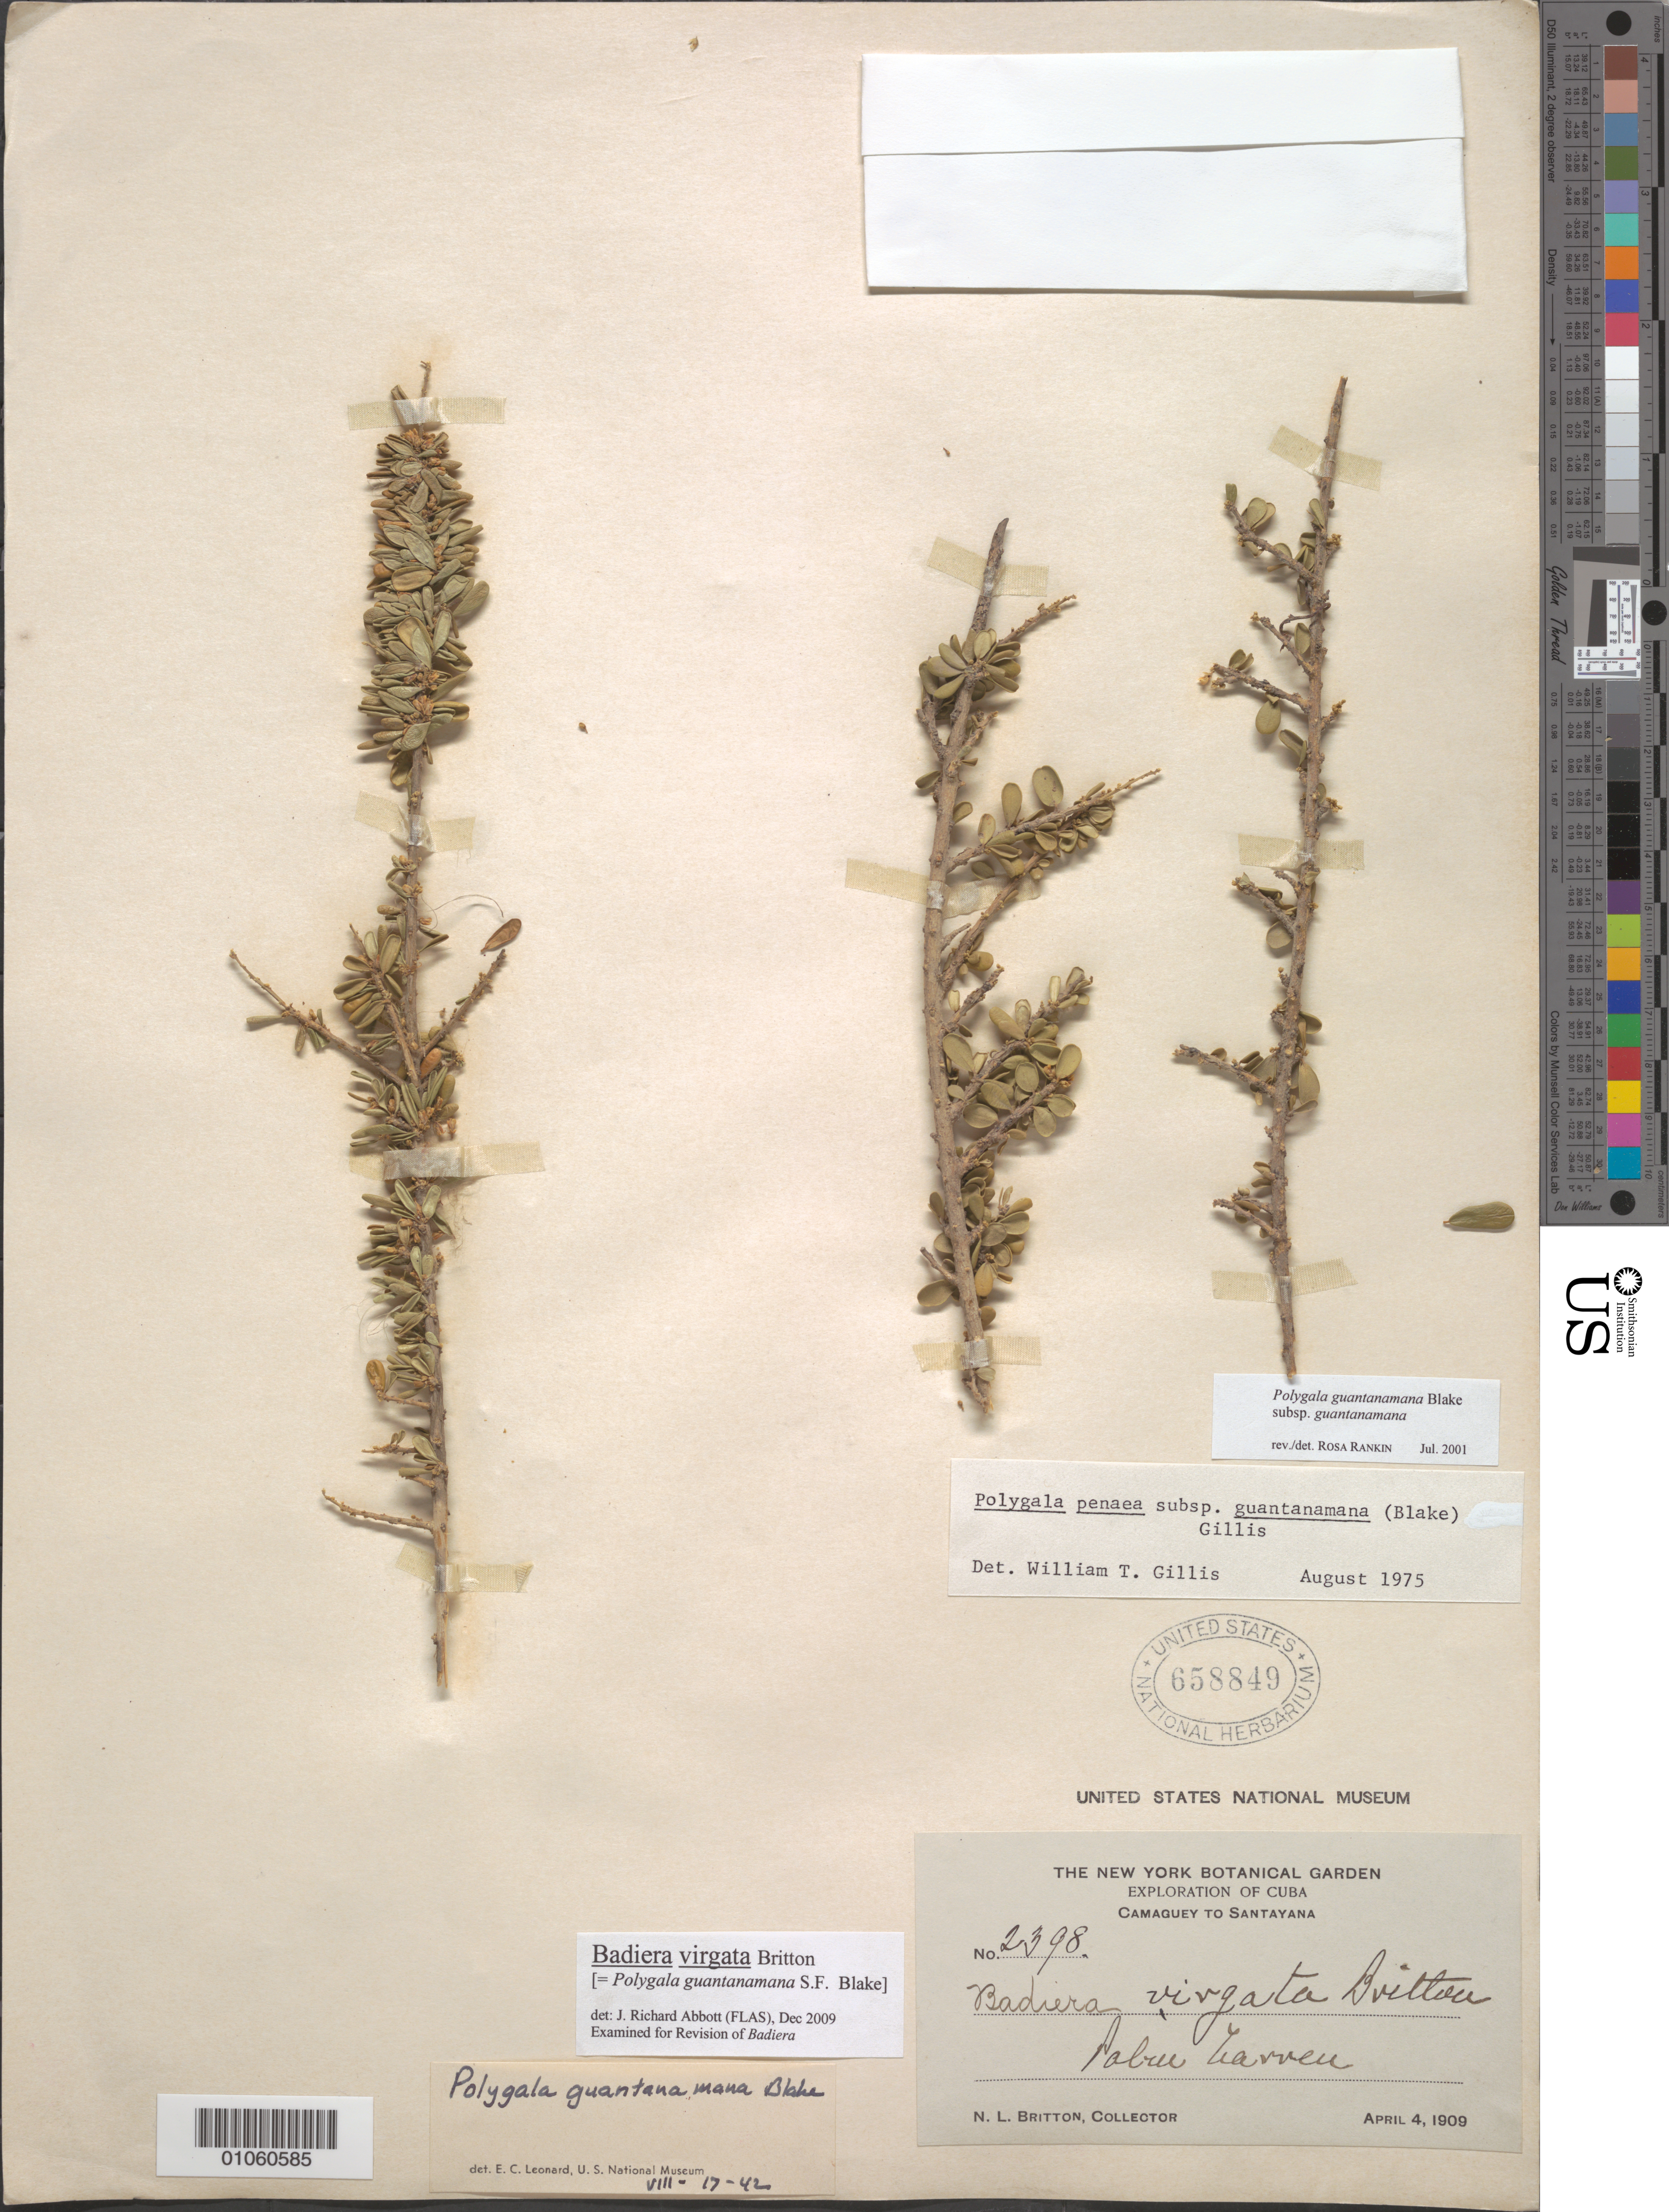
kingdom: Plantae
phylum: Tracheophyta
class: Magnoliopsida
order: Fabales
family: Polygalaceae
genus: Badiera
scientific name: Badiera virgata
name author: Britton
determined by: Abbott, J. R., (FLAS)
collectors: N. Britton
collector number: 2398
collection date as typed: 04 Apr 1909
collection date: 1909-04-04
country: Cuba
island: Cuba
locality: Camaguey to Santayana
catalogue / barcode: US 658849